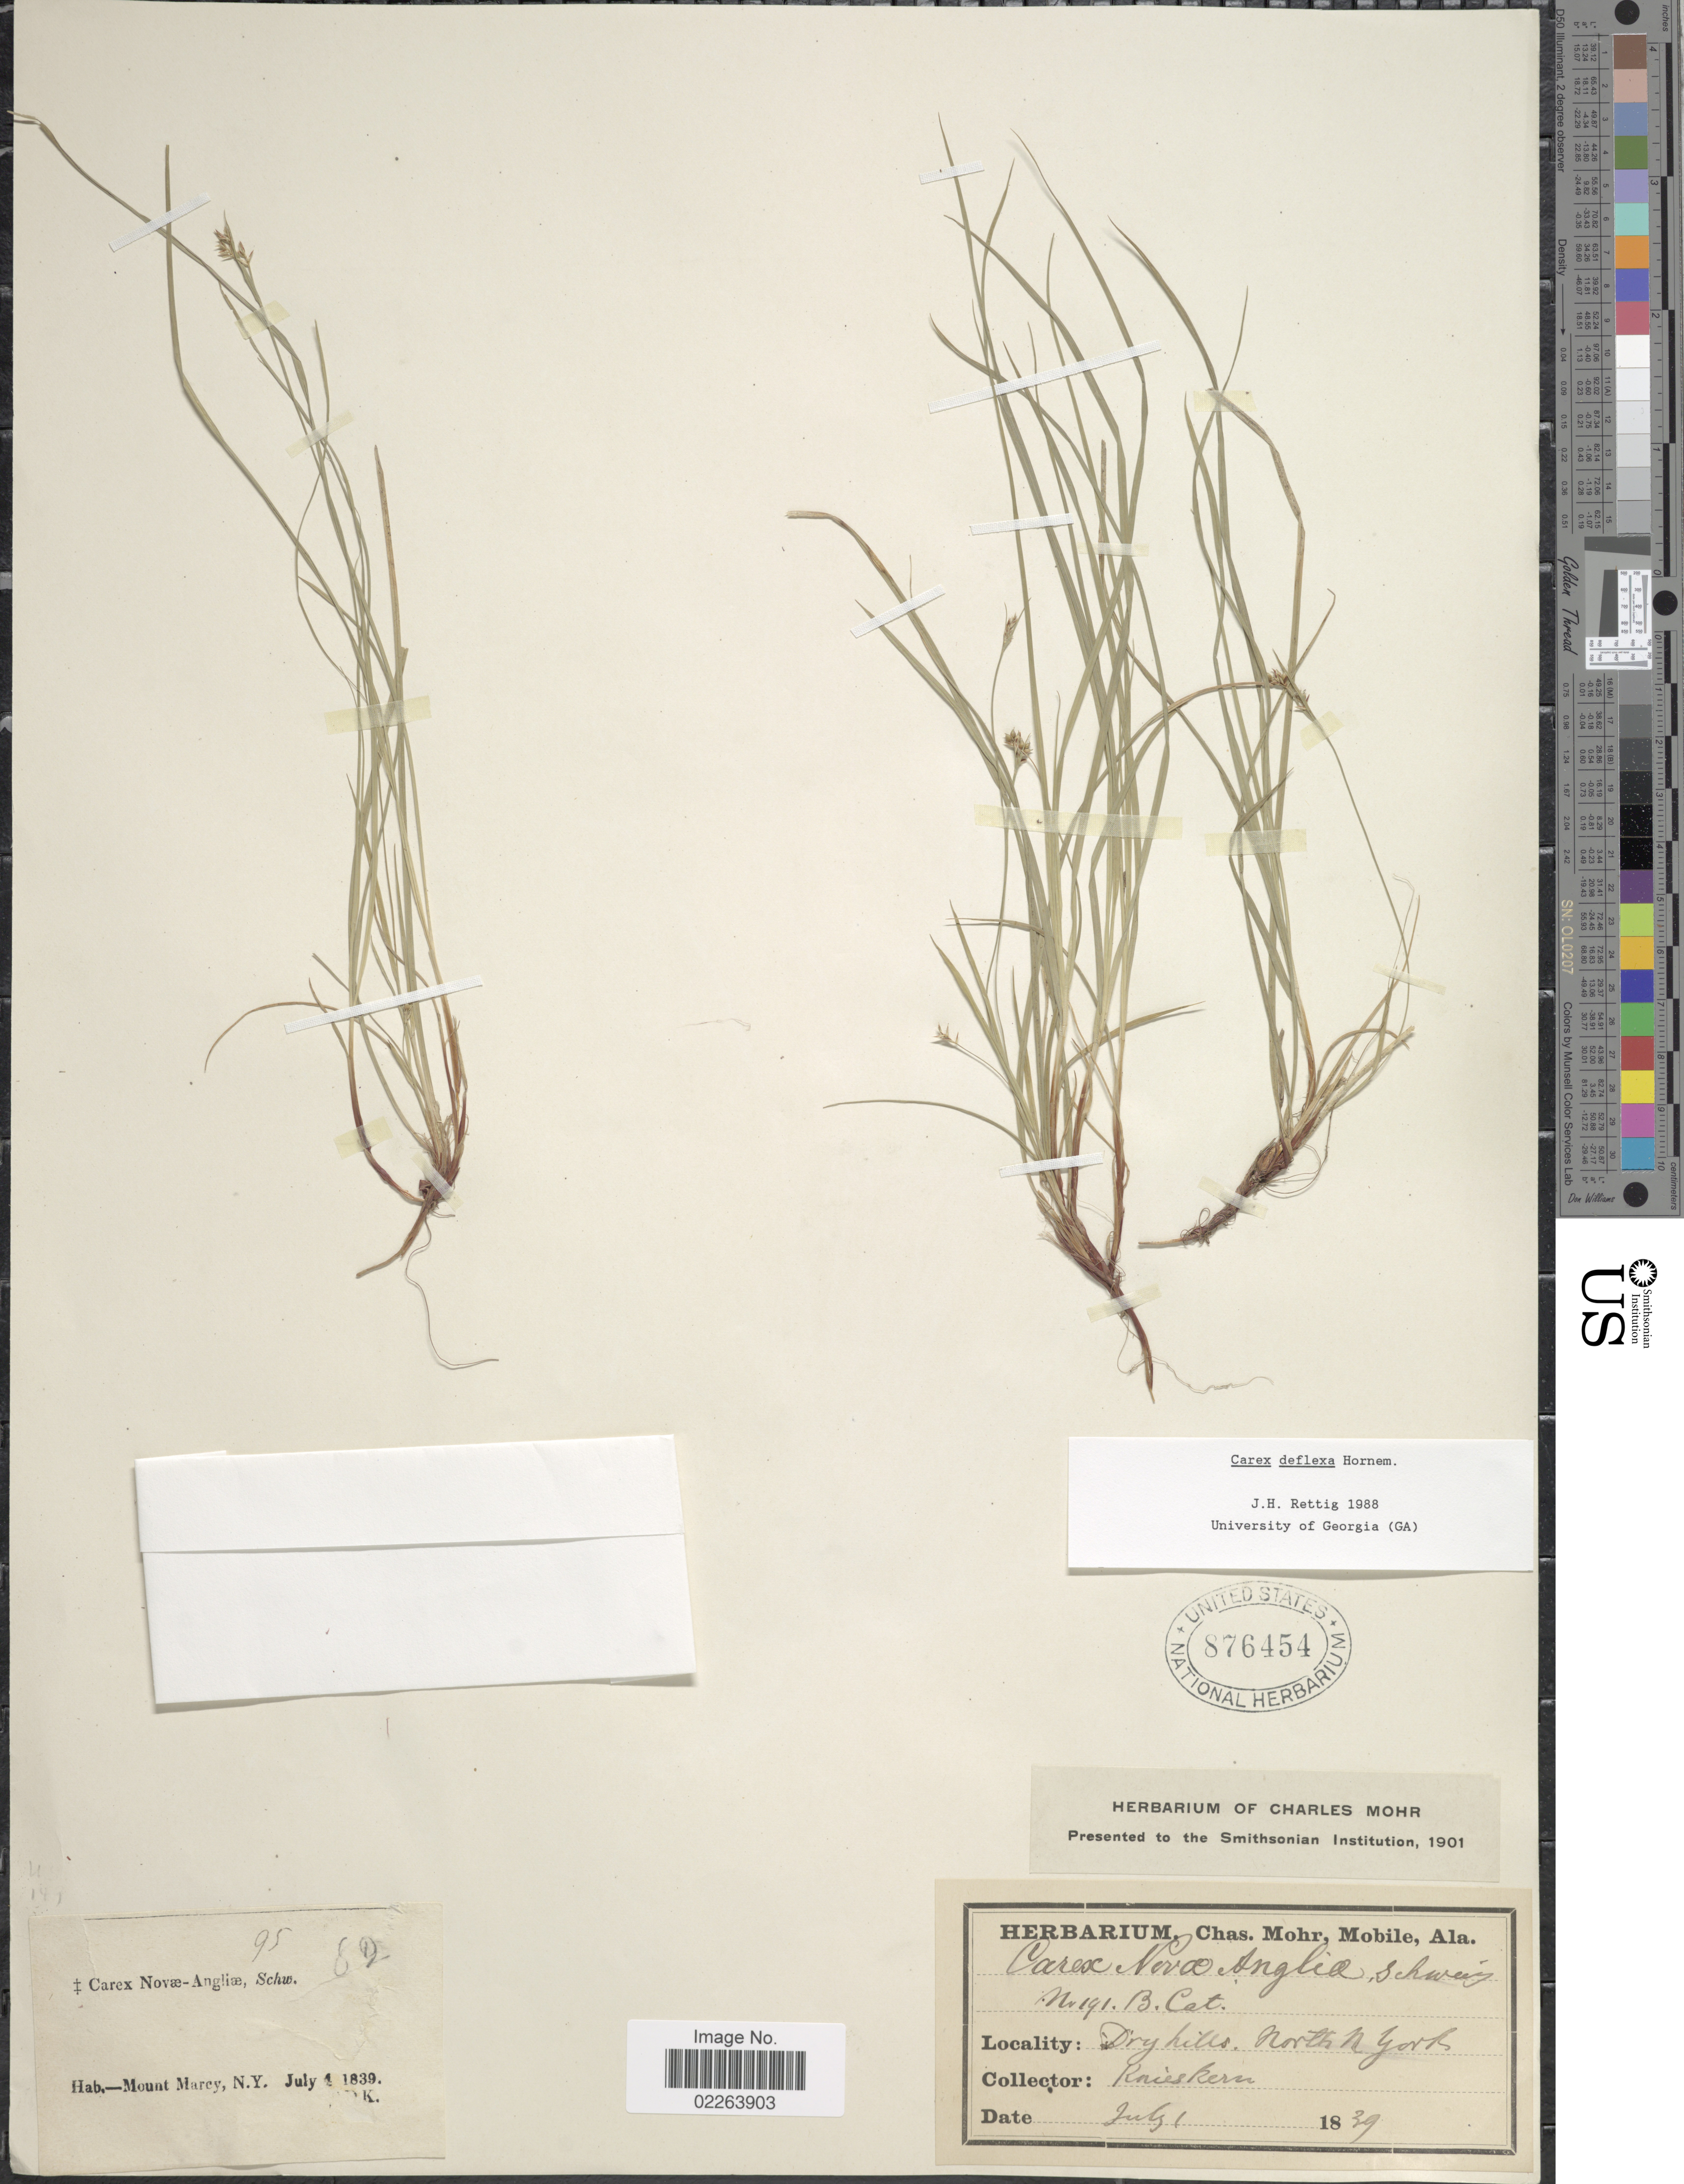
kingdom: Plantae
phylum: Tracheophyta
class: Liliopsida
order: Poales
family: Cyperaceae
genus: Carex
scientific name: Carex deflexa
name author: Hornem.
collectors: P. D. Knieskern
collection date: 1839-07-04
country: United States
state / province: New York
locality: Dry hills, North N. York, Mount Marcy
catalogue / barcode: US 876454